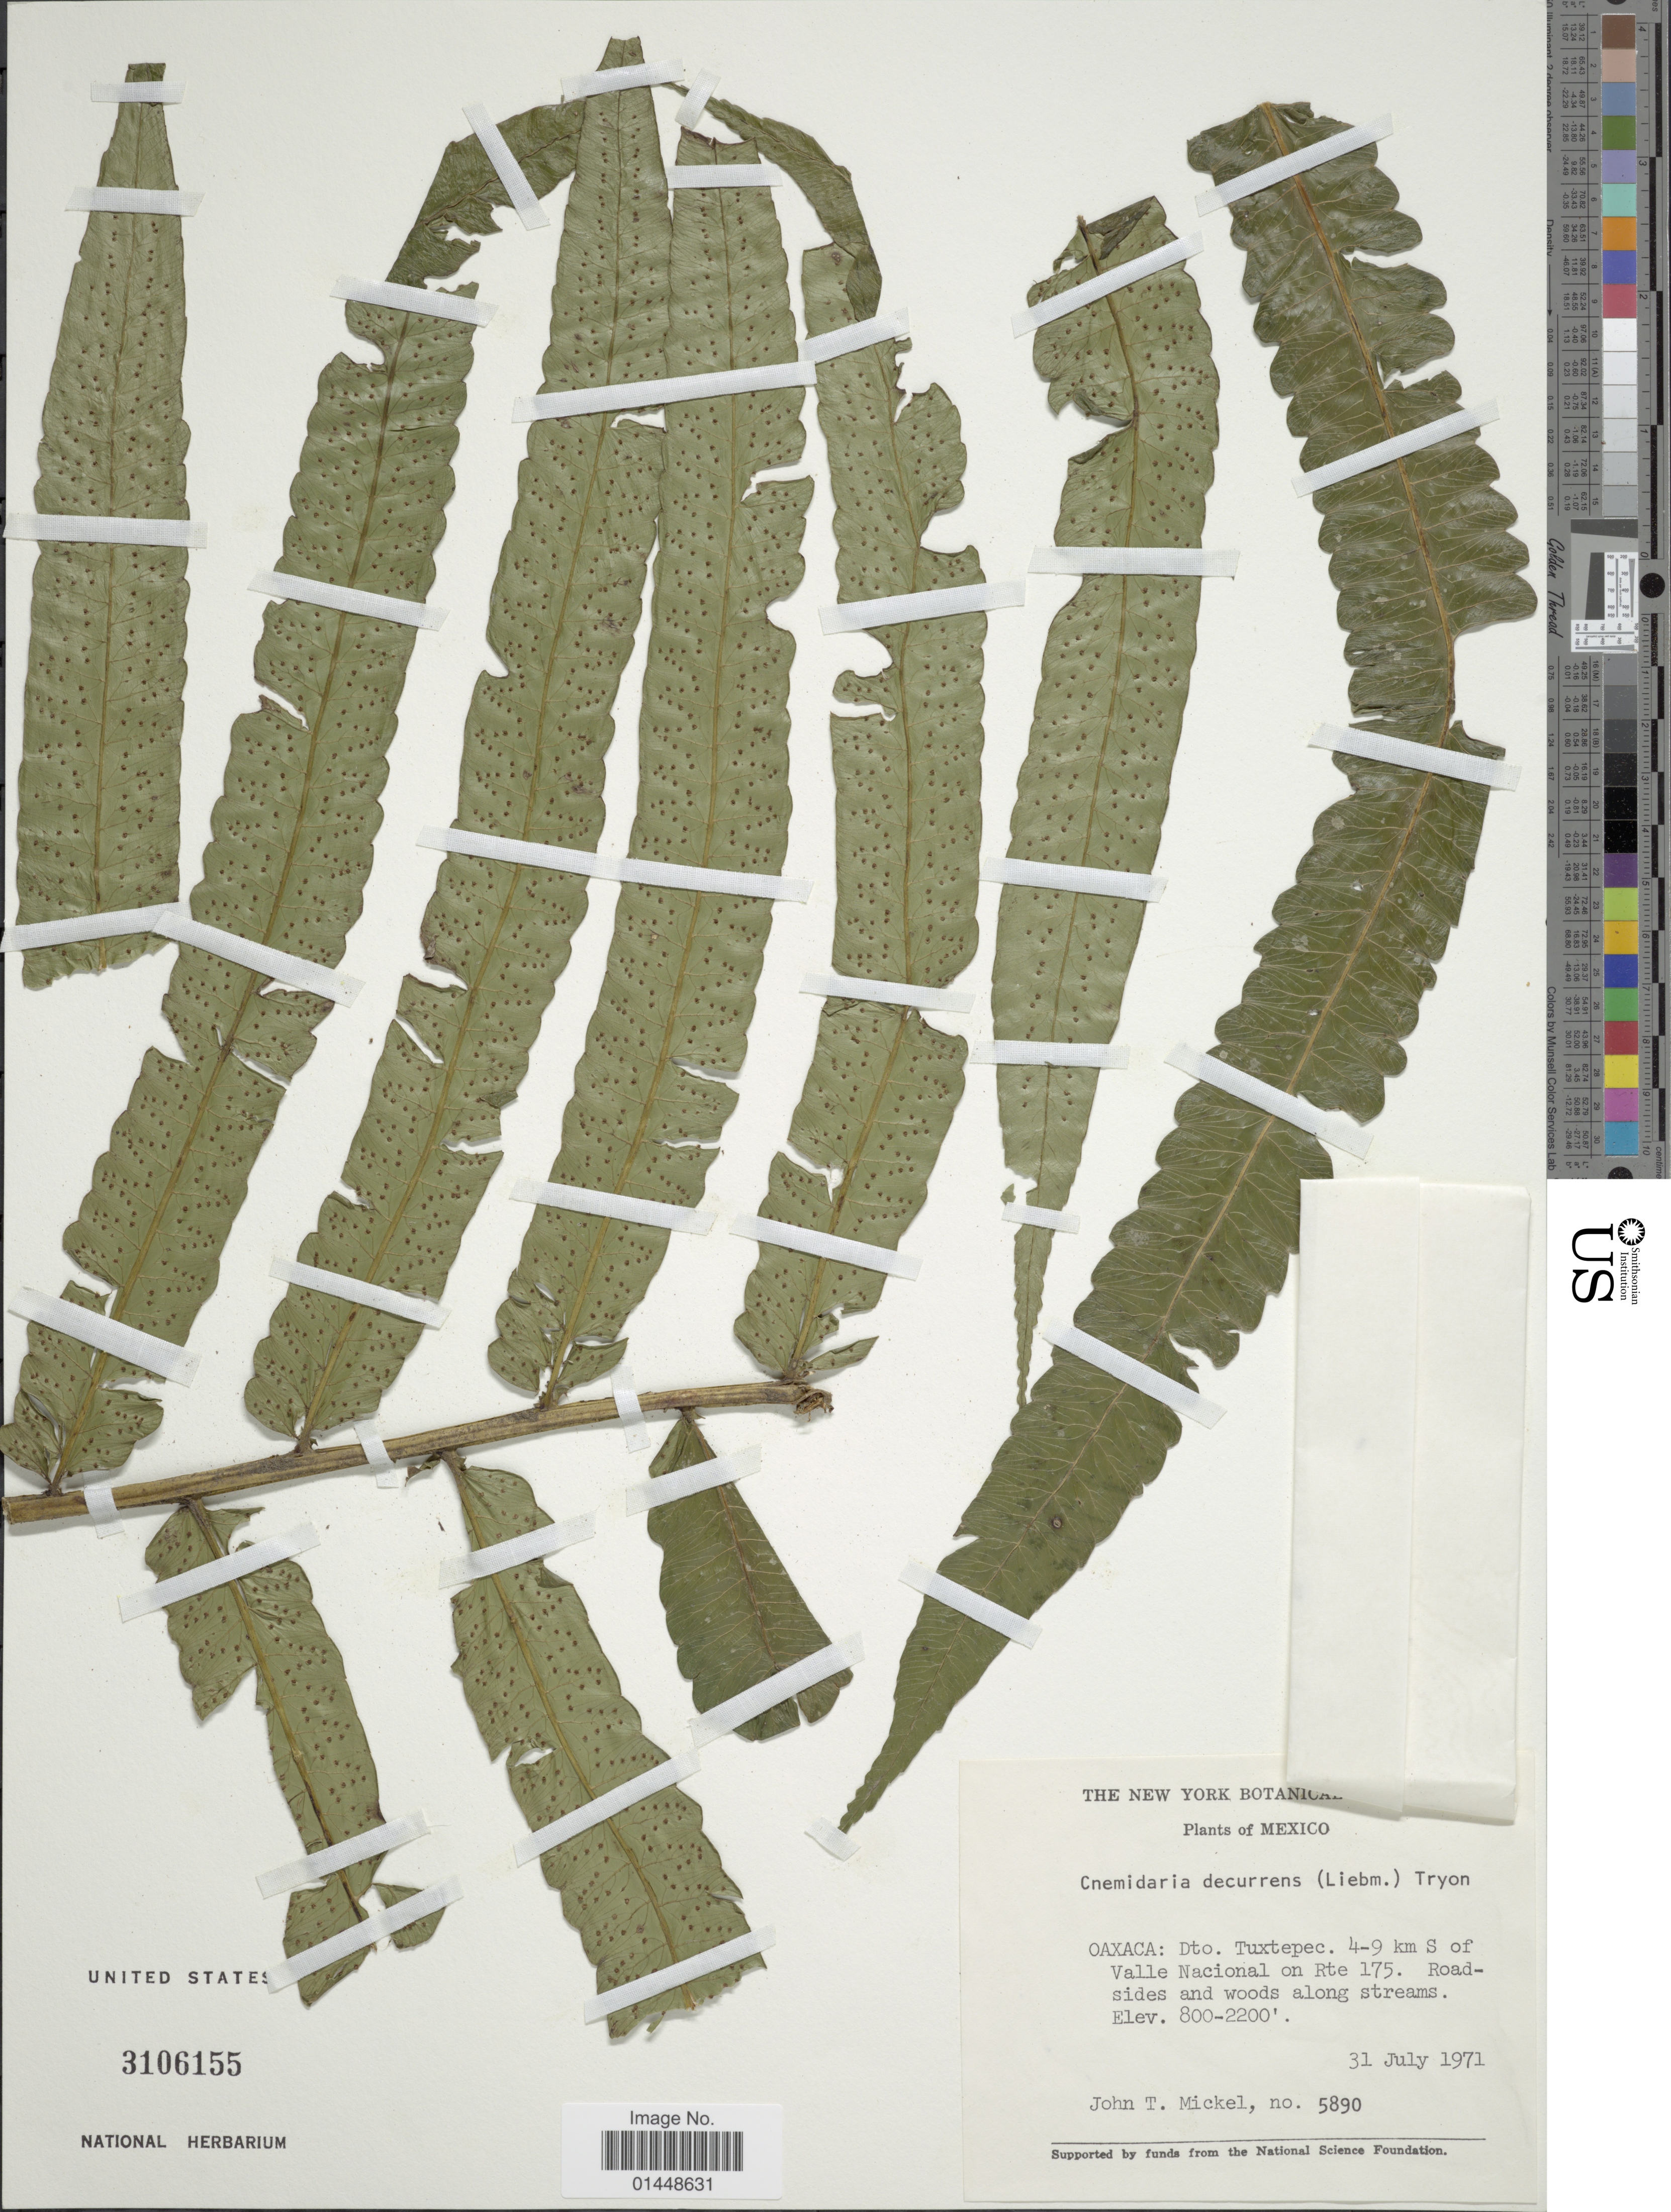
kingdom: Plantae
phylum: Tracheophyta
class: Polypodiopsida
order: Cyatheales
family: Cyatheaceae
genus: Cyathea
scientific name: Cyathea decurrens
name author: (Hook.) Copel.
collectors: J. T. Mickel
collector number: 5890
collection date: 1971-07-31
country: Mexico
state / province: Oaxaca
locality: Oaxaca: Dto. Tuxtepec. 4-9 km S of Valle Nacional on Rte 175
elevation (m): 244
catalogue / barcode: US 3106155